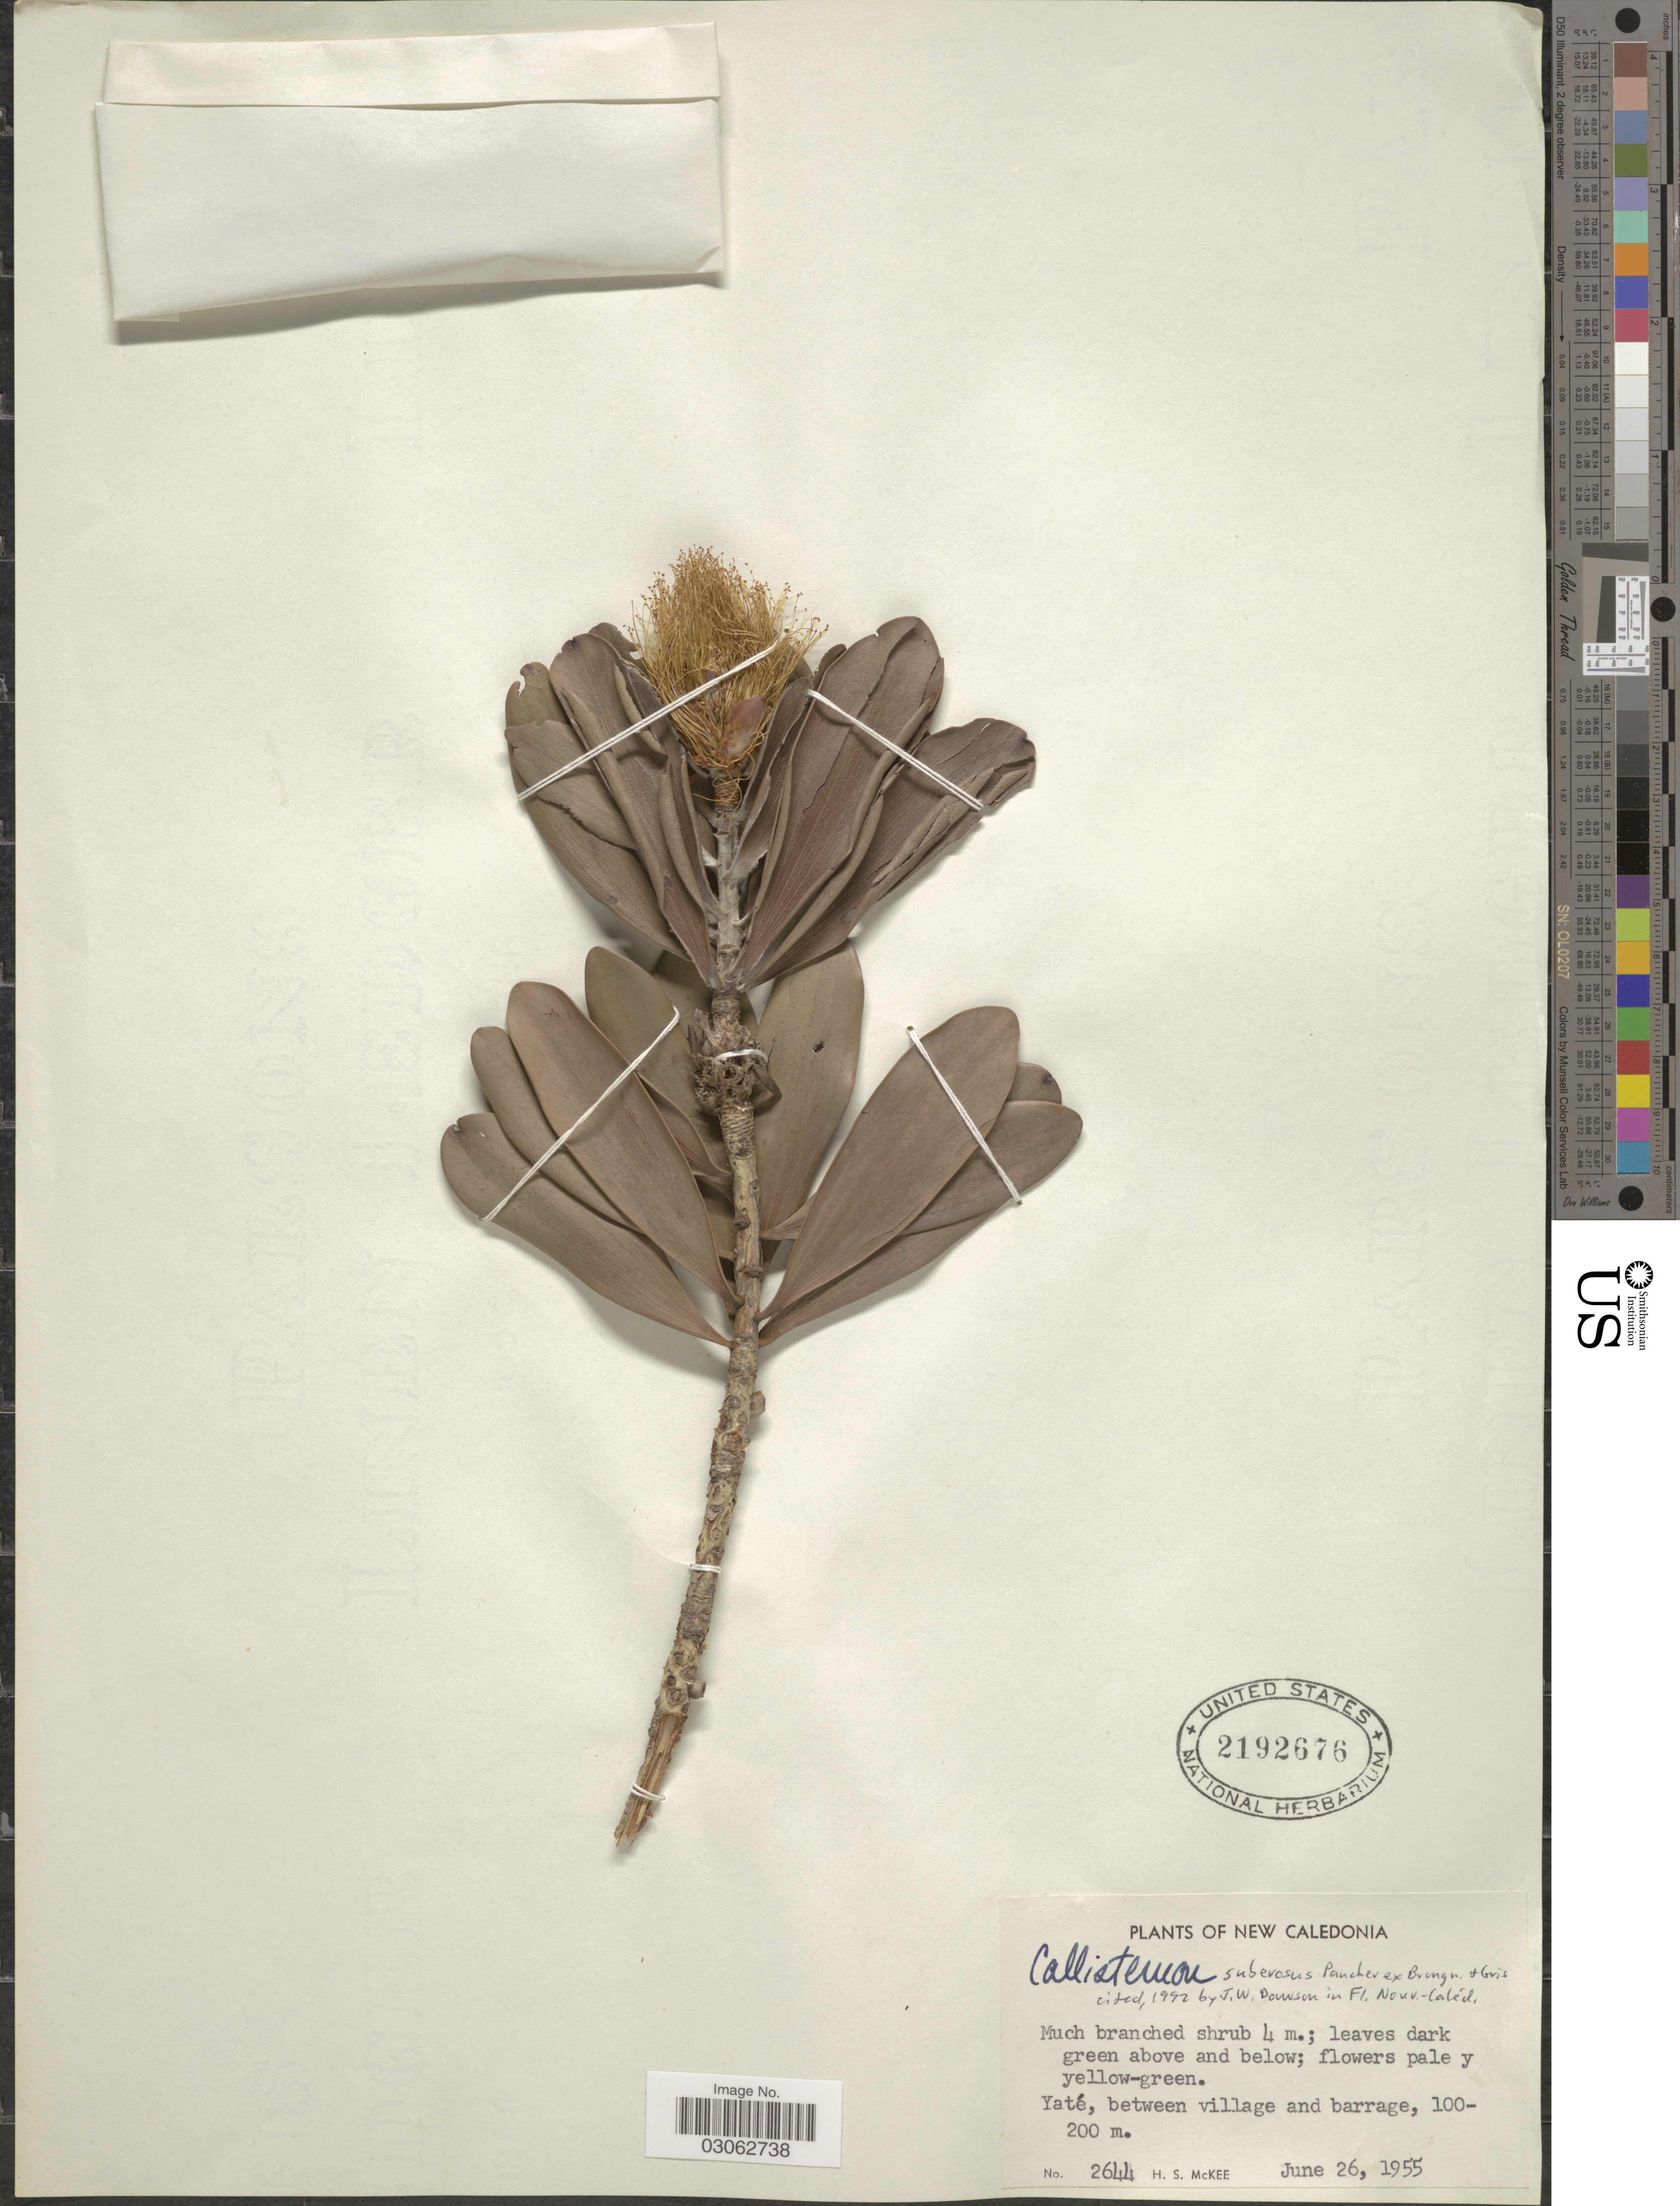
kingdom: Plantae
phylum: Tracheophyta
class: Magnoliopsida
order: Myrtales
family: Myrtaceae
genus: Callistemon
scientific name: Callistemon suberosus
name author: Pancher ex Brongn. & Gris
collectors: H. S. McKee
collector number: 2644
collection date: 1955-06-26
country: New Caledonia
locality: Yaté, between village and barrage.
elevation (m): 100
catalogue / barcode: US 2192676